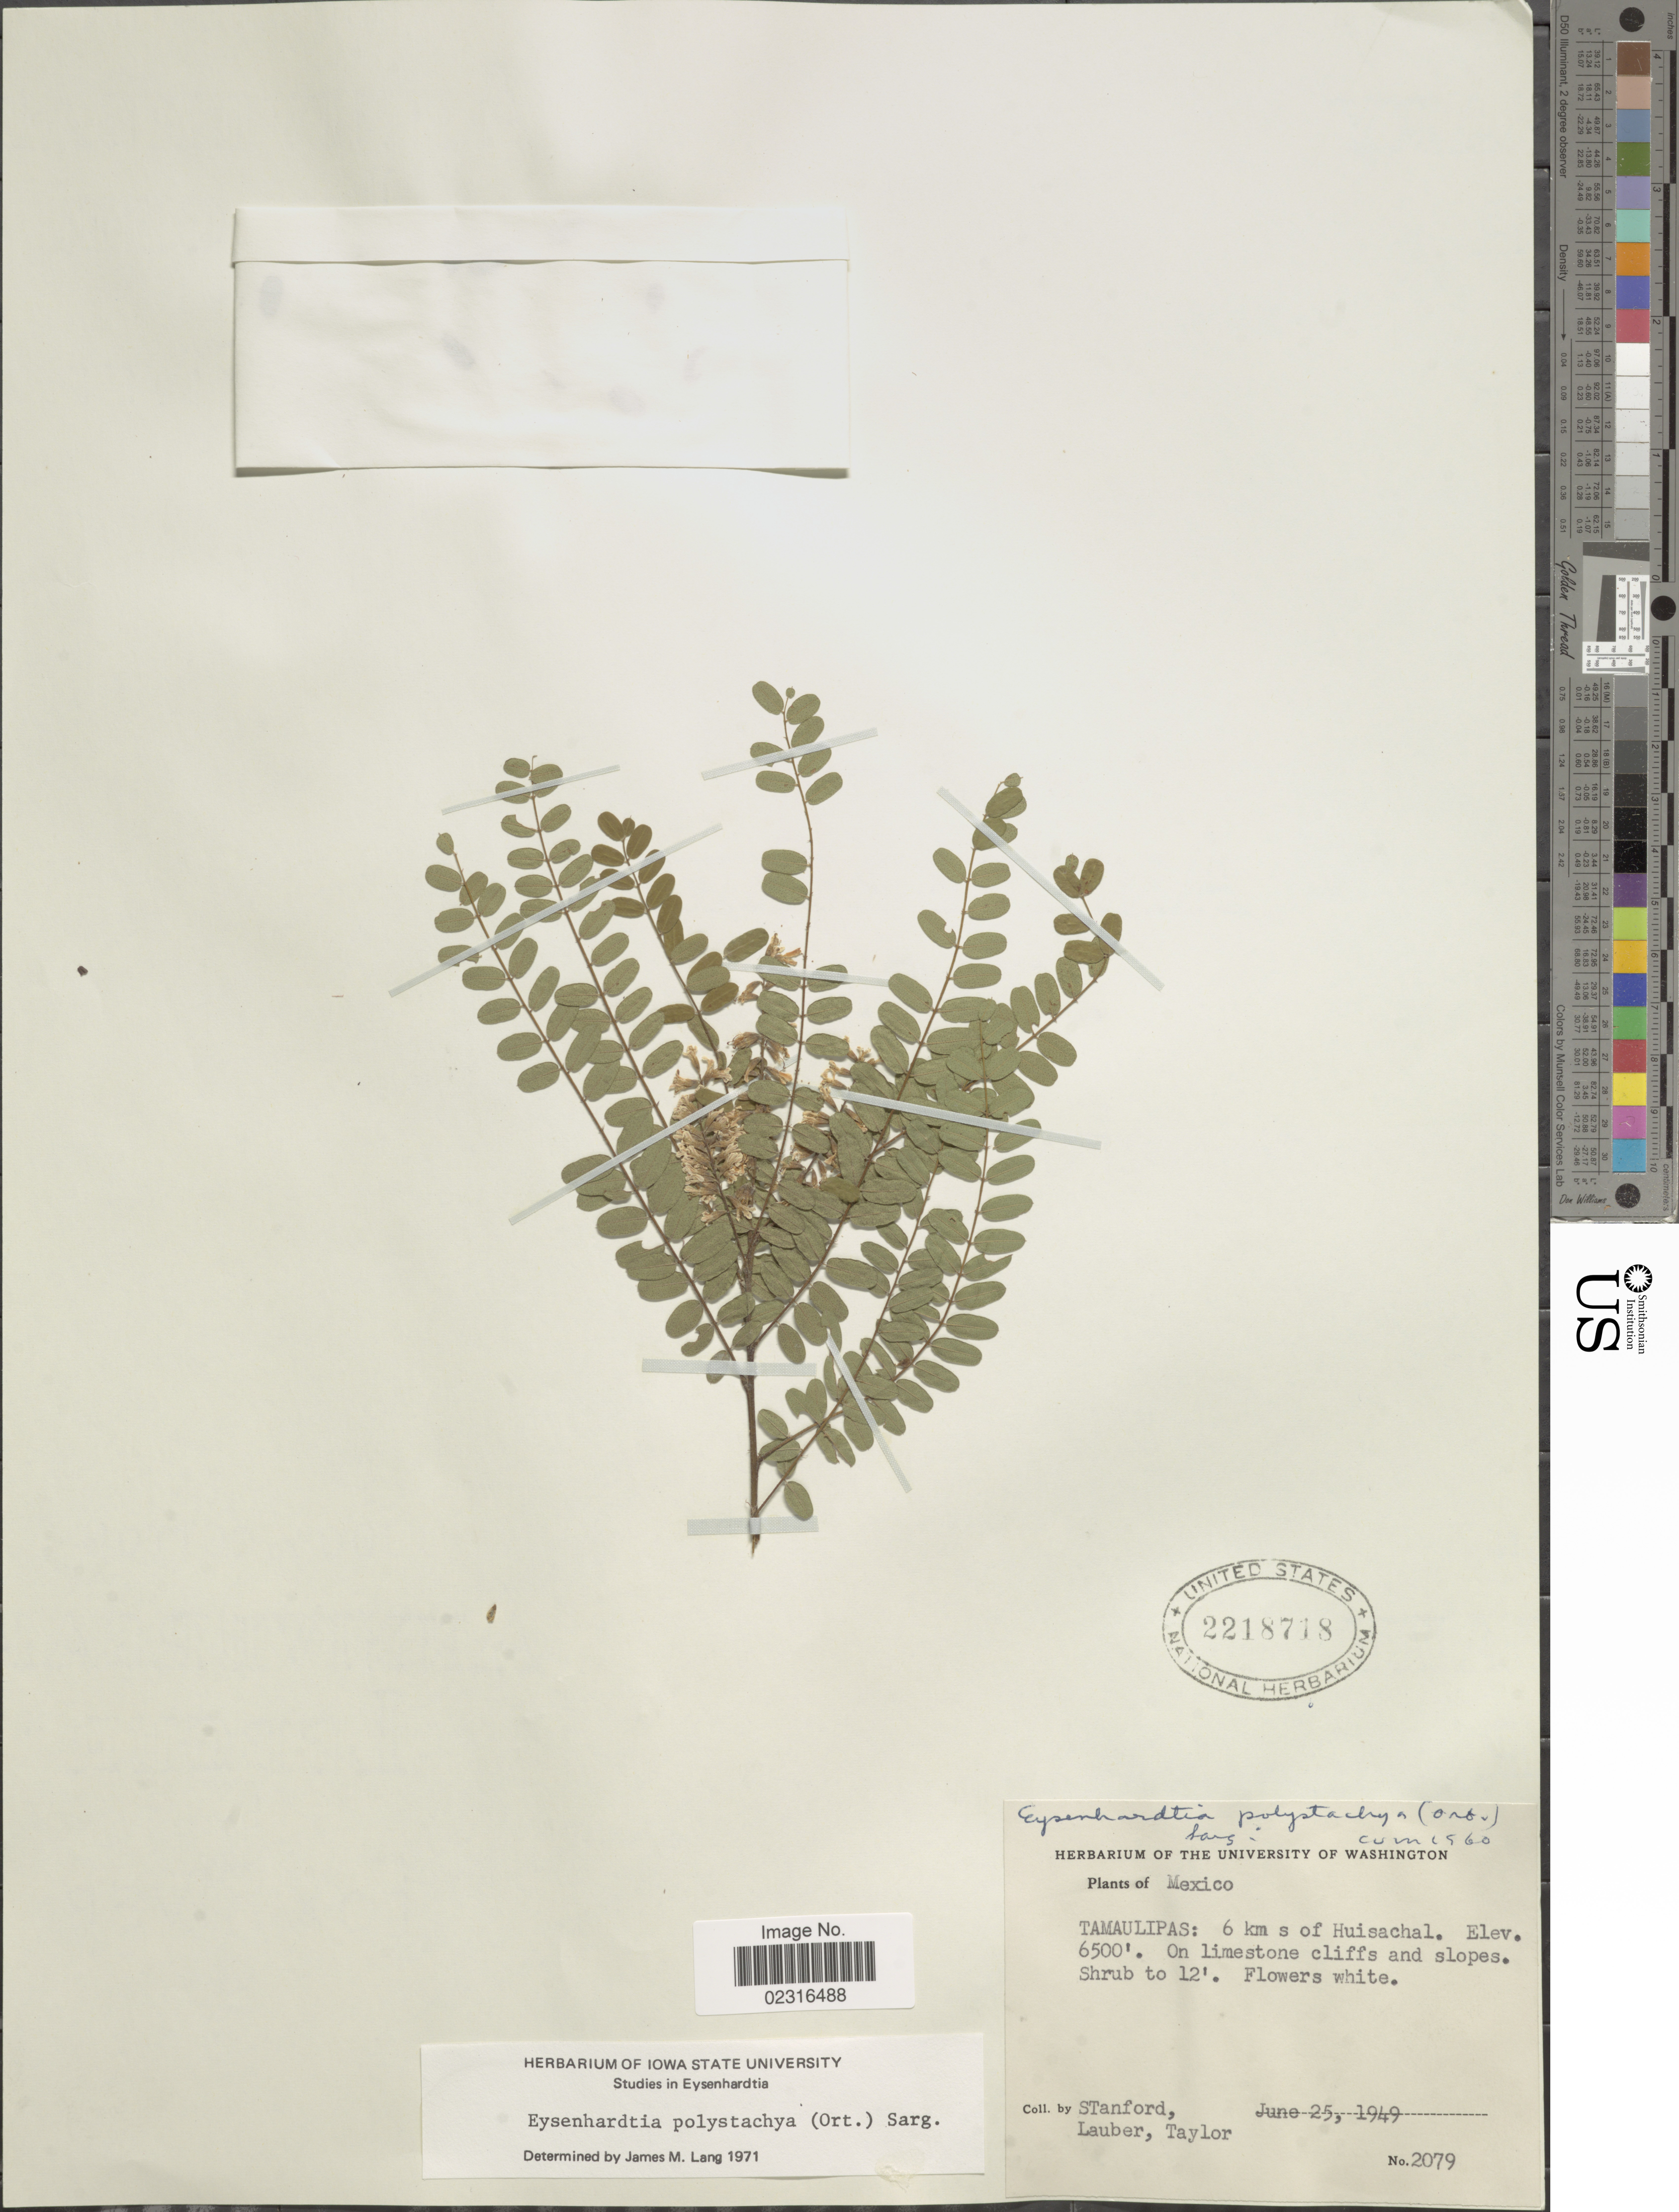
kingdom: Plantae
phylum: Tracheophyta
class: Magnoliopsida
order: Fabales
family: Fabaceae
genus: Eysenhardtia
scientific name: Eysenhardtia polystachya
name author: (Ortega) Sarg.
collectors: -. Stanford, Lauber, -- & -- Taylor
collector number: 2079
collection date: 1949-06-25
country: Mexico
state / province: Tamaulipas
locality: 6 km s of Huisachal, on limestone cliffs and slopes.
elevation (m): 1981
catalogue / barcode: US 2218718